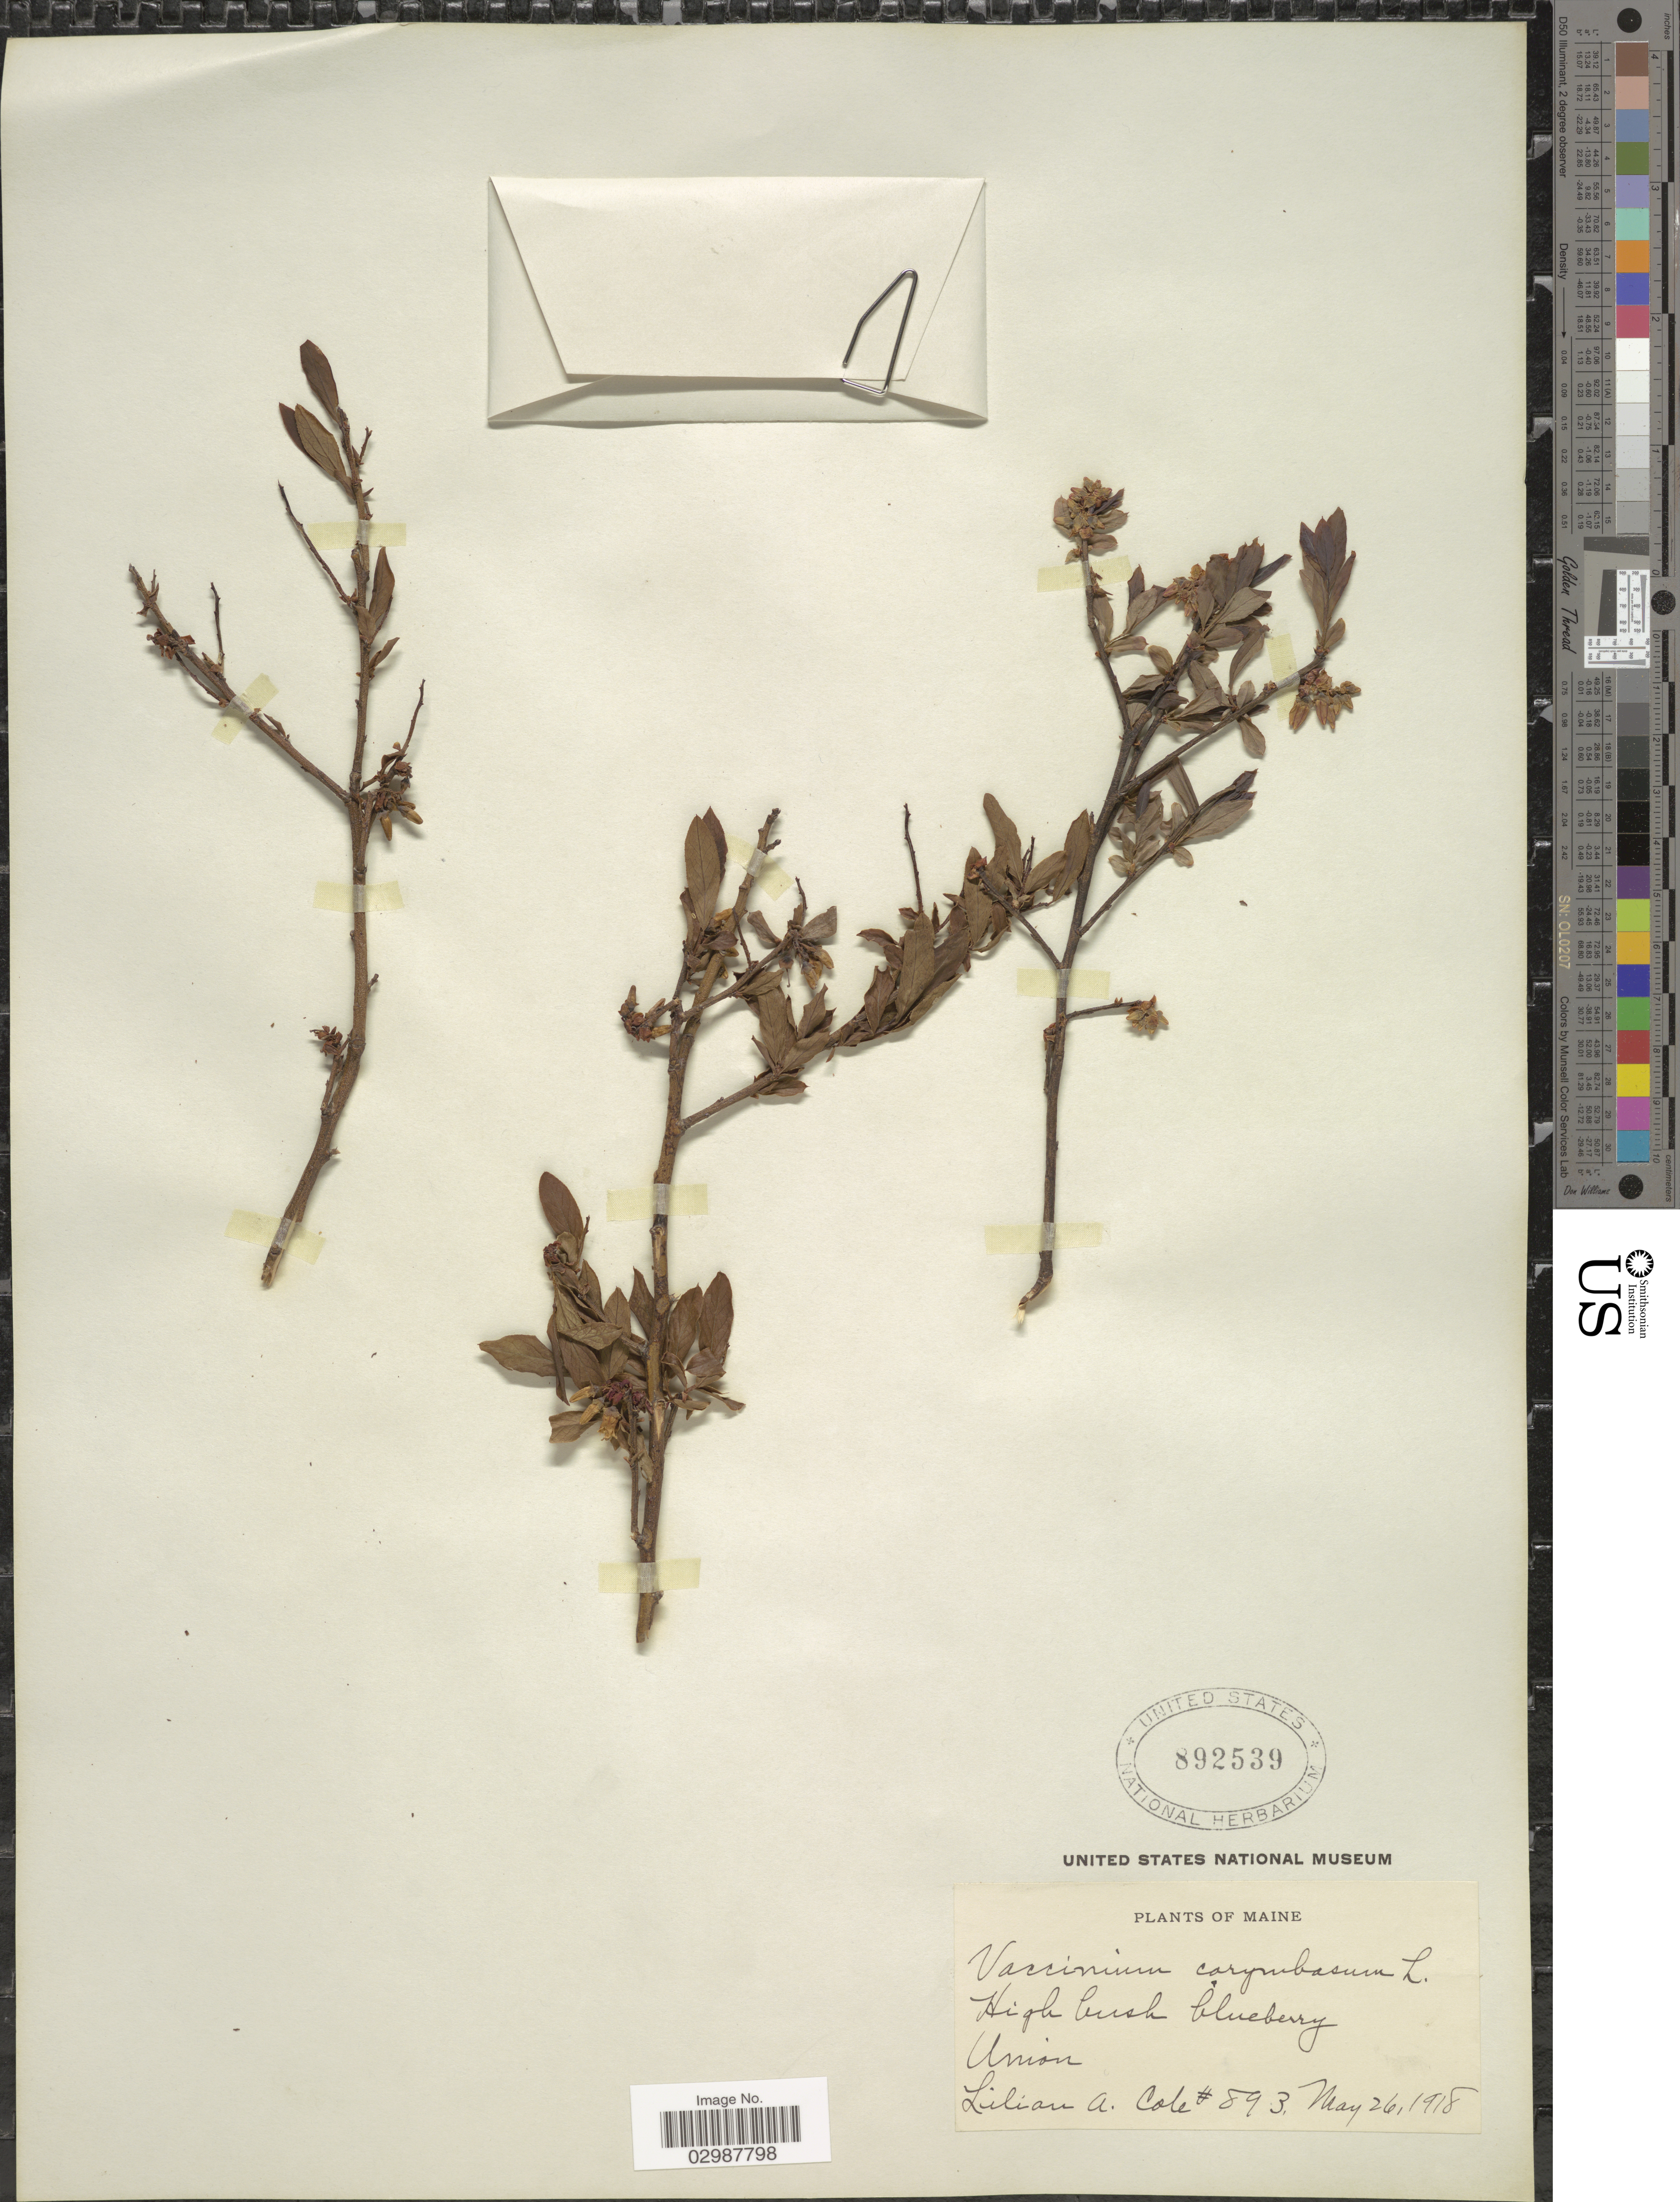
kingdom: Plantae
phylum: Tracheophyta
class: Magnoliopsida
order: Ericales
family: Ericaceae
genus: Vaccinium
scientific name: Vaccinium corymbosum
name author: L.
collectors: L. A. Cole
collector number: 893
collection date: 1918-05-26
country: United States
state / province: Maine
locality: Union.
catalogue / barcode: US 892539